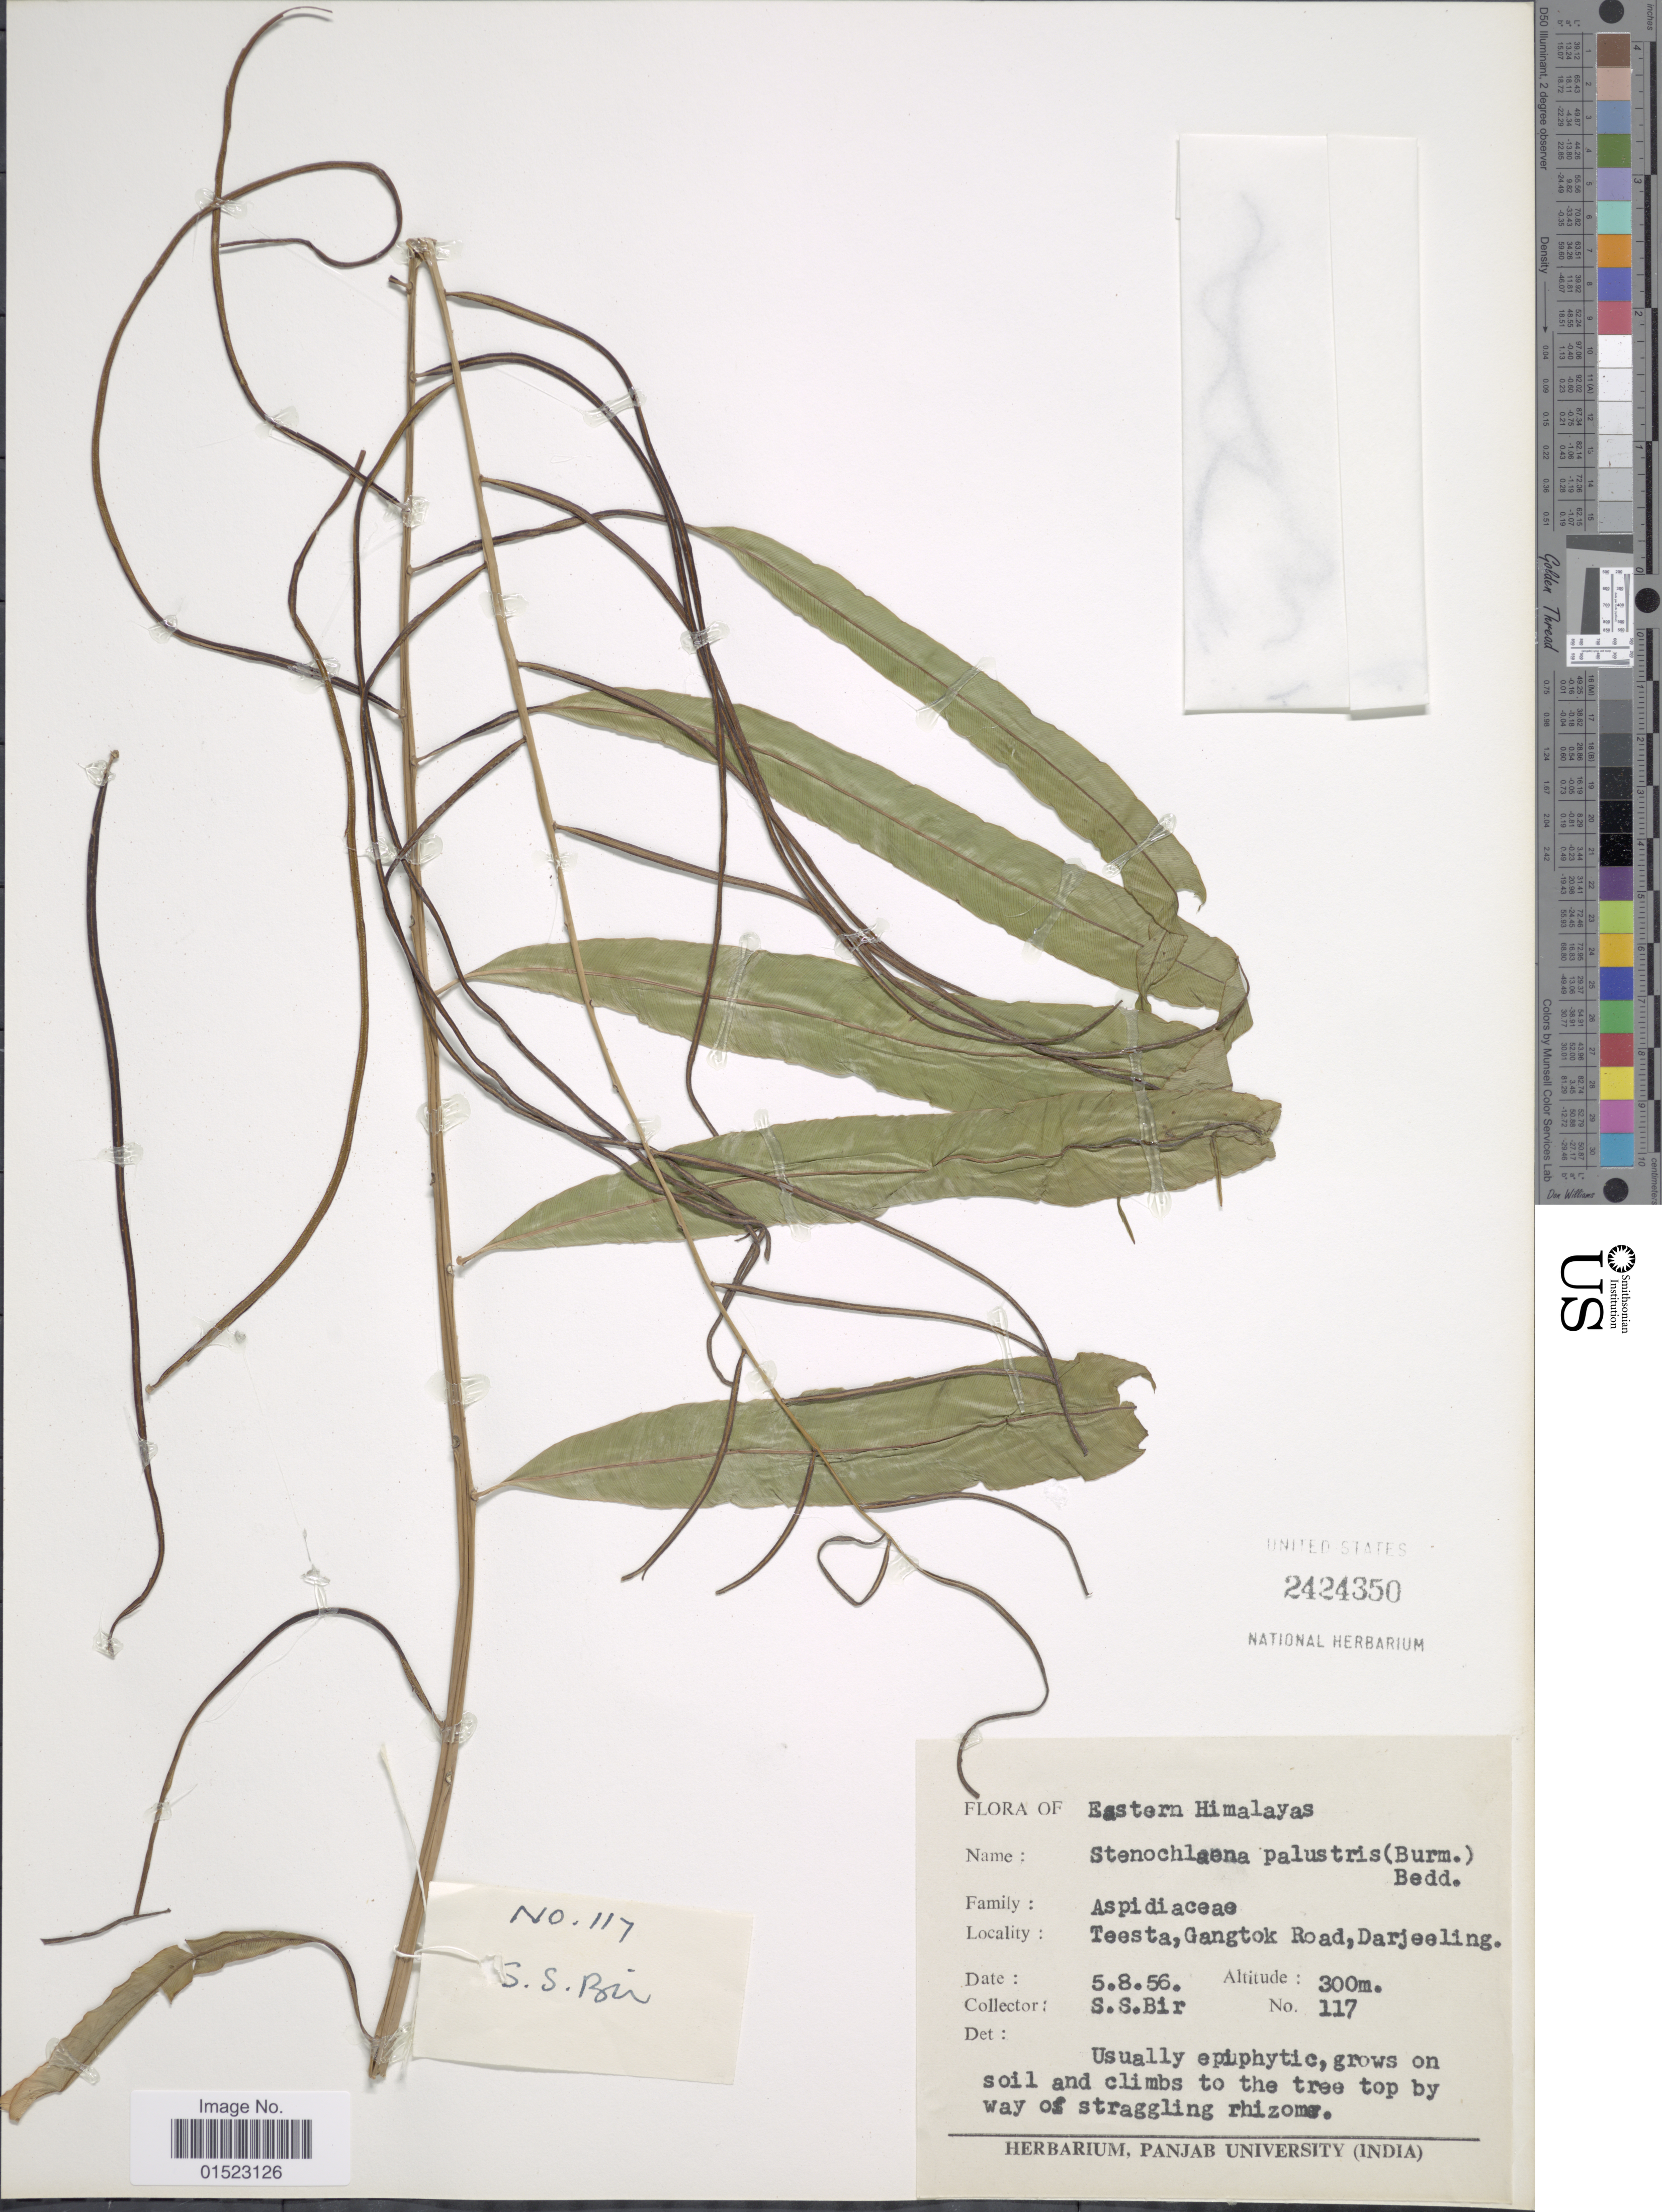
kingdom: Plantae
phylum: Tracheophyta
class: Polypodiopsida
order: Polypodiales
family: Blechnaceae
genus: Stenochlaena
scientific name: Stenochlaena palustris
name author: (Burm. f.) Bedd.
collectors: S. S. Bir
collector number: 117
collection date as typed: Transcribed d/m/y: 5/8/56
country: India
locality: Teesta, Gangtok Road, Darjeeling, Easten Himalaya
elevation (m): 300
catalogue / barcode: US 2424350